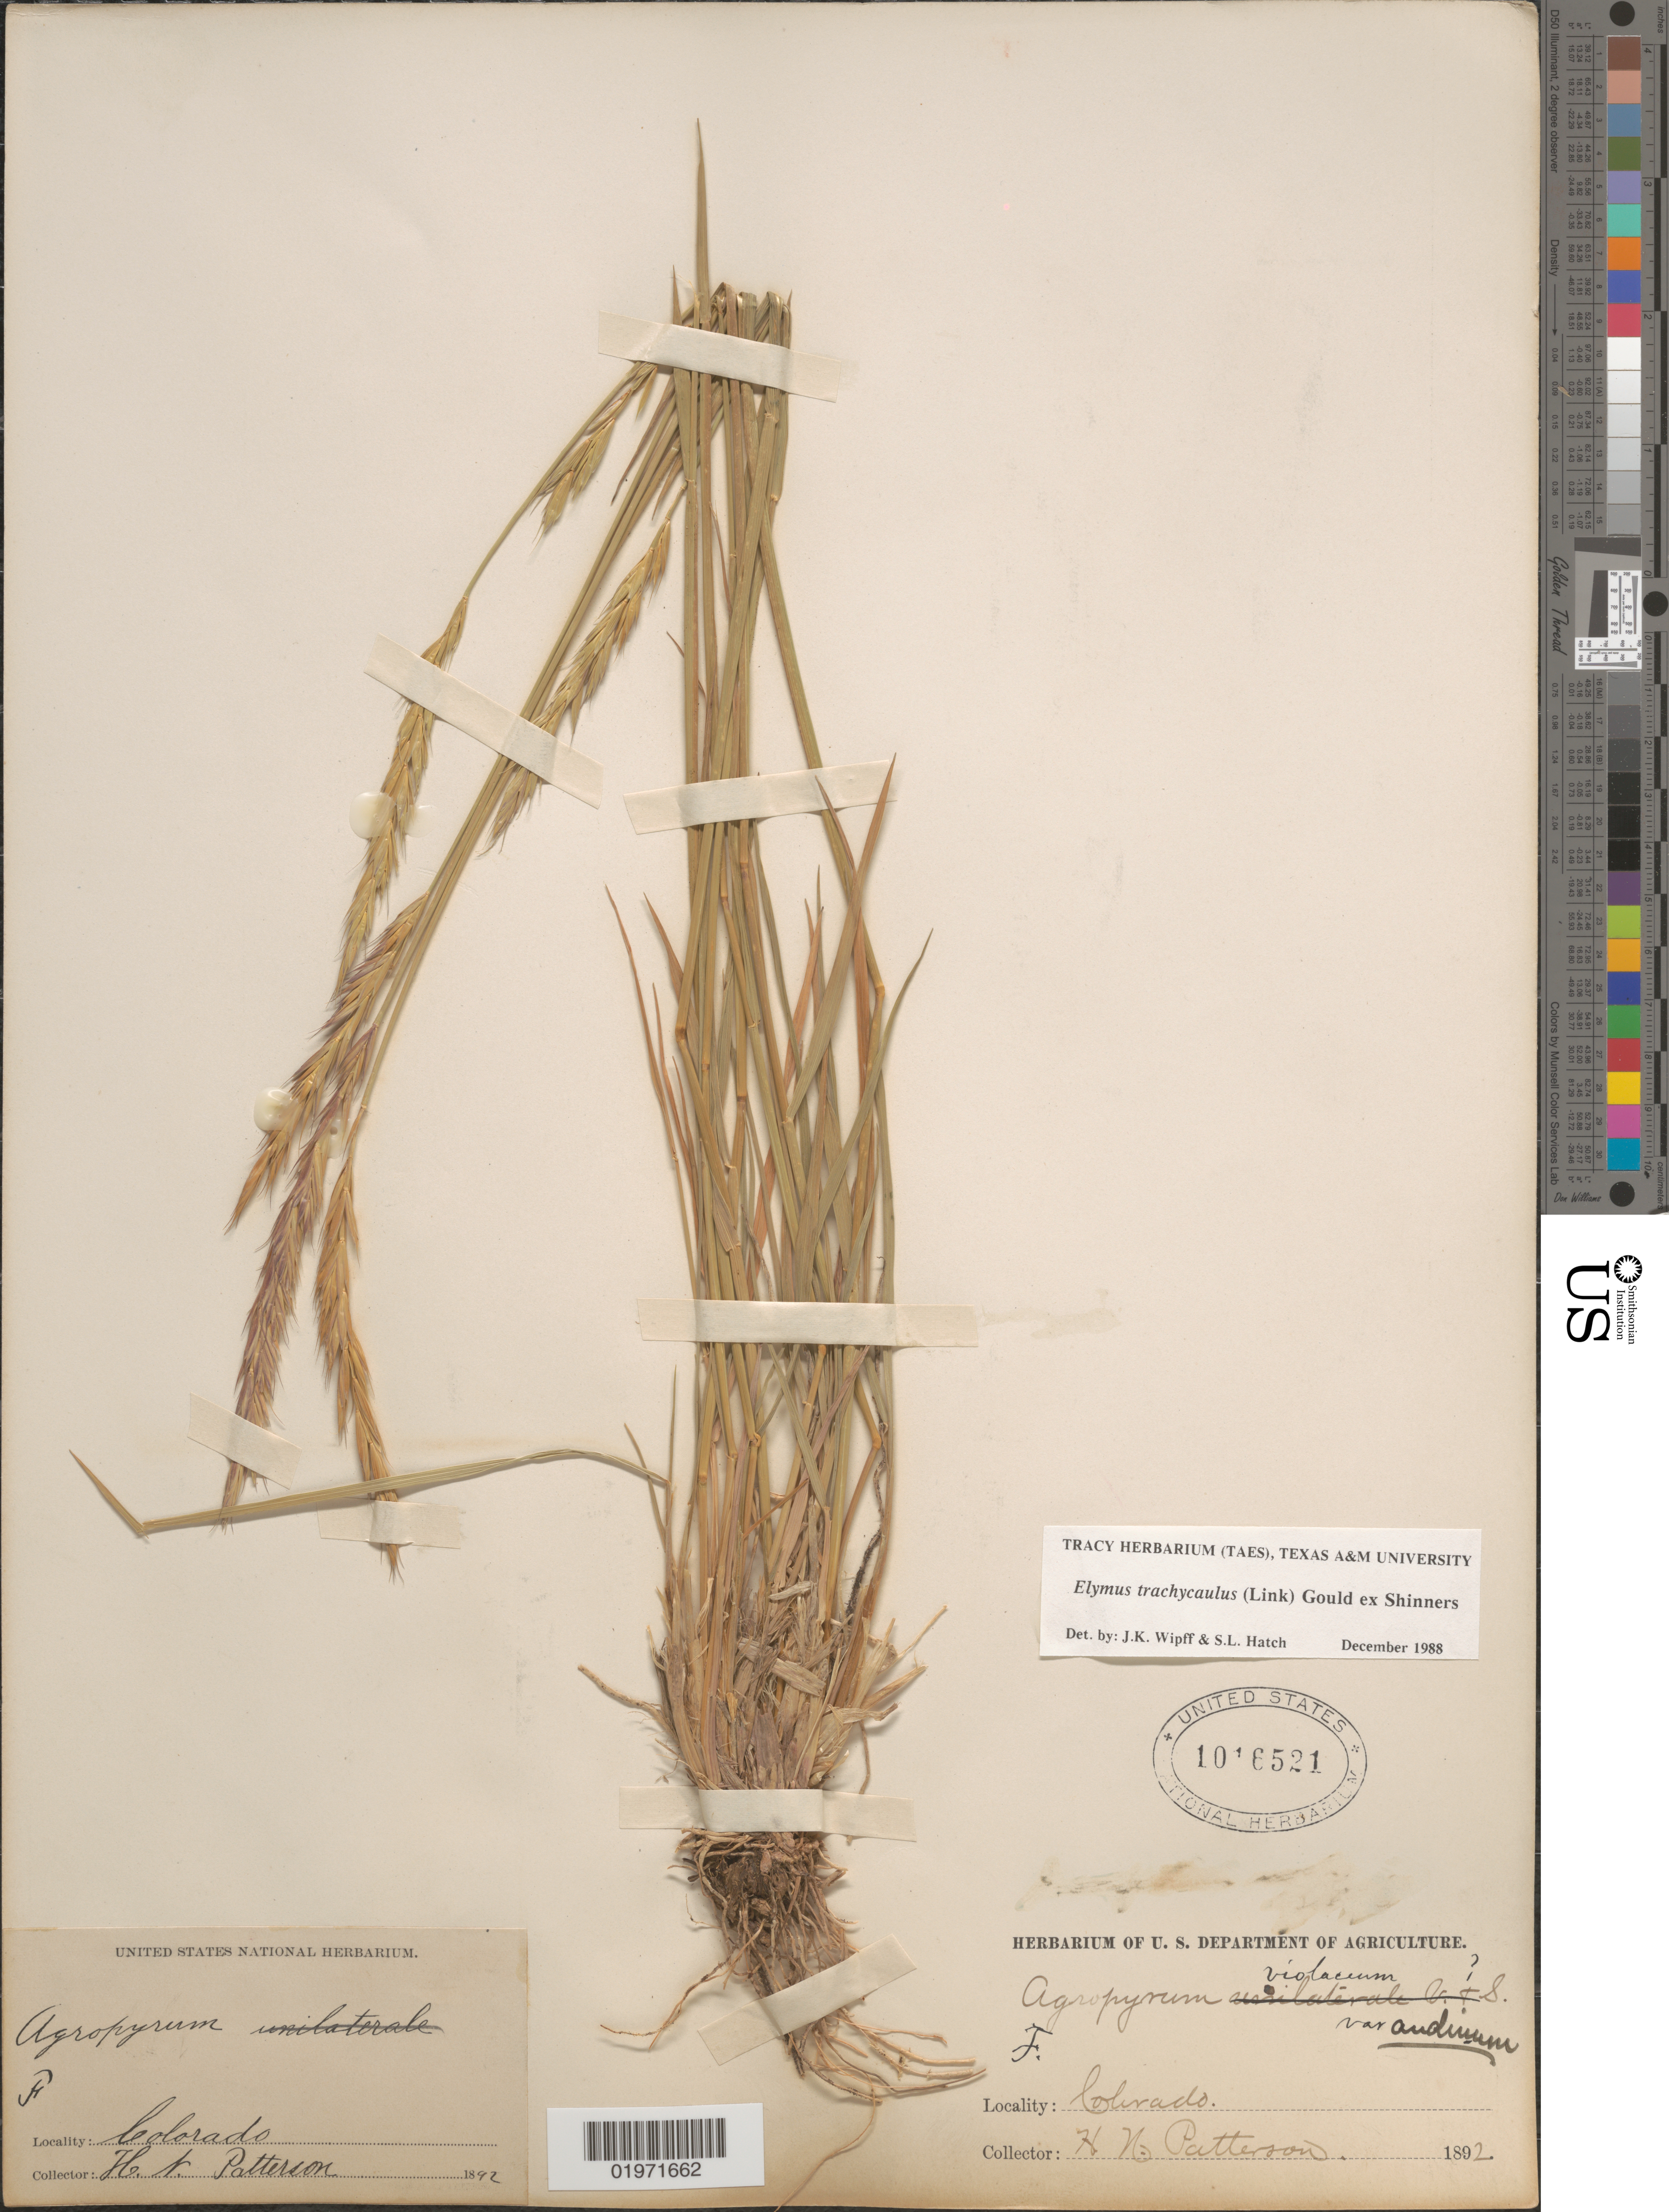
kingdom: Plantae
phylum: Tracheophyta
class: Liliopsida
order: Poales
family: Poaceae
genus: Elymus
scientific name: Elymus trachycaulus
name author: (Link) Gould ex Shinners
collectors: H. N. Patterson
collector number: F?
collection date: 1892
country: United States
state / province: Colorado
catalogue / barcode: US 1016521